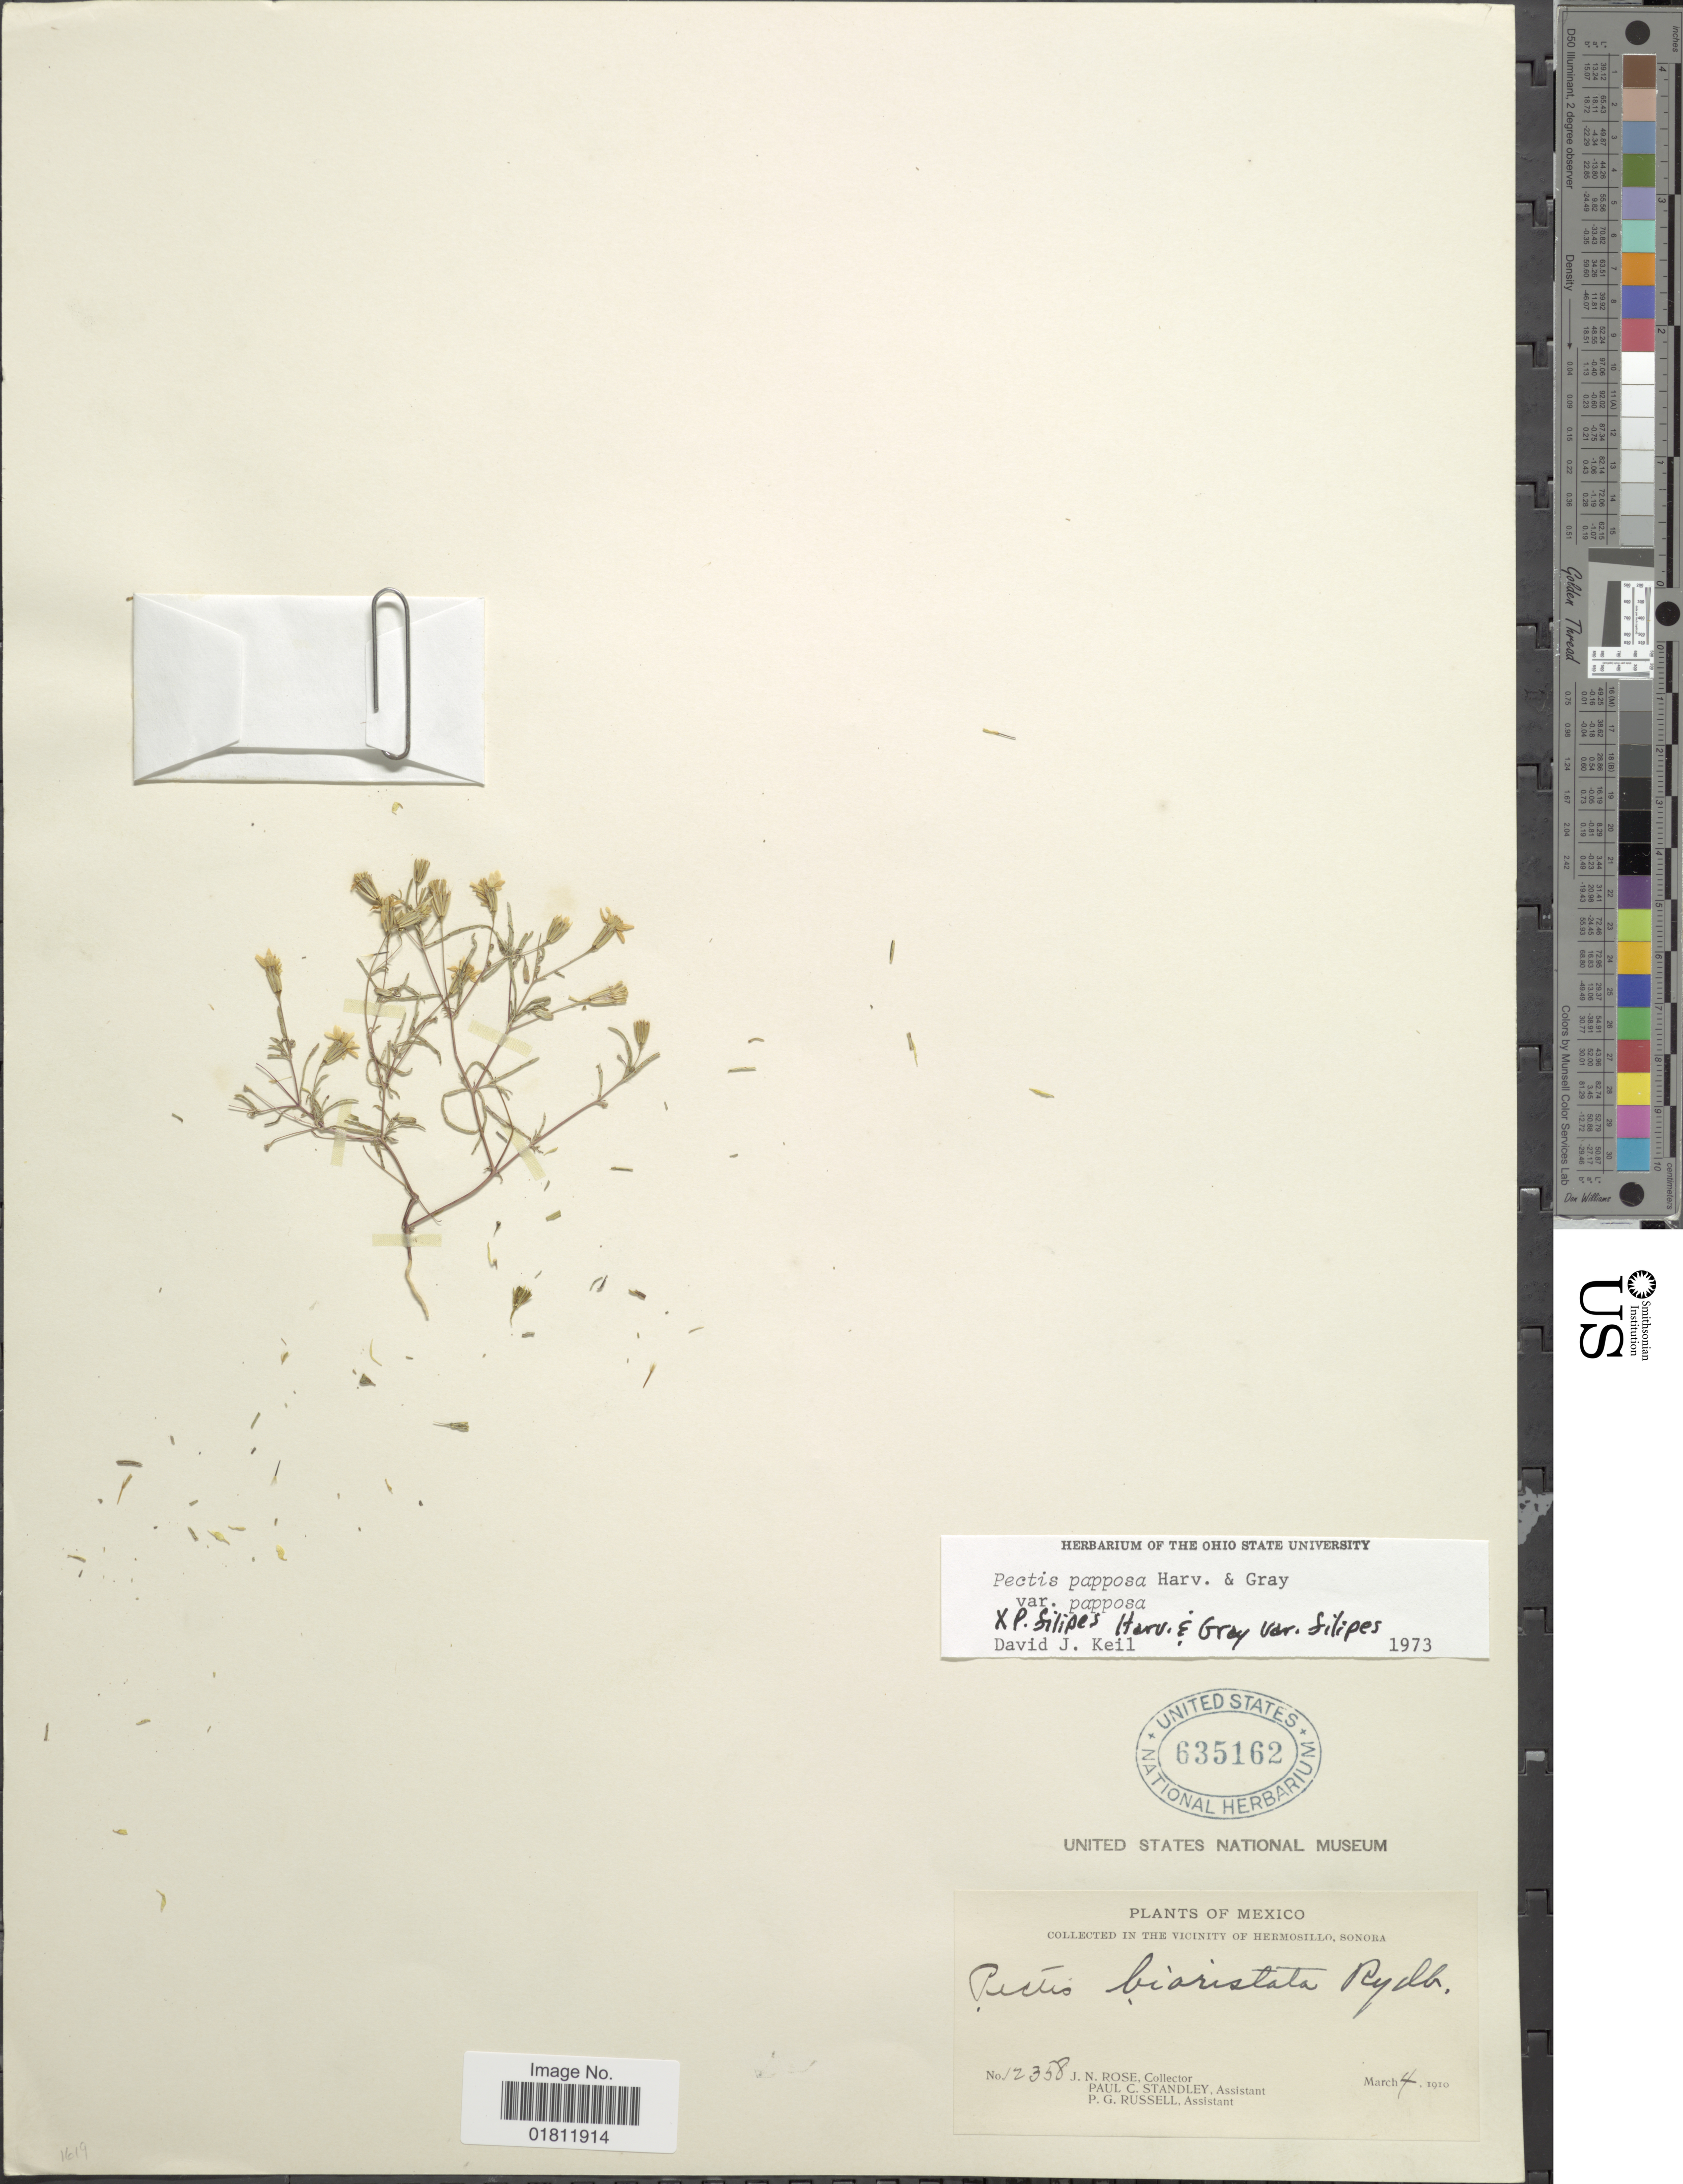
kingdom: Plantae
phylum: Tracheophyta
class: Magnoliopsida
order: Asterales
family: Asteraceae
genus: Pectis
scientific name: Pectis papposa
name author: Harv. & A. Gray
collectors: J. N. Rose, P. C. Standley & P. G. Russell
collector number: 12358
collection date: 1910-03-04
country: Mexico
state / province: Sonora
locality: The vicinity of Hermosillo, sonora.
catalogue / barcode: US 635162